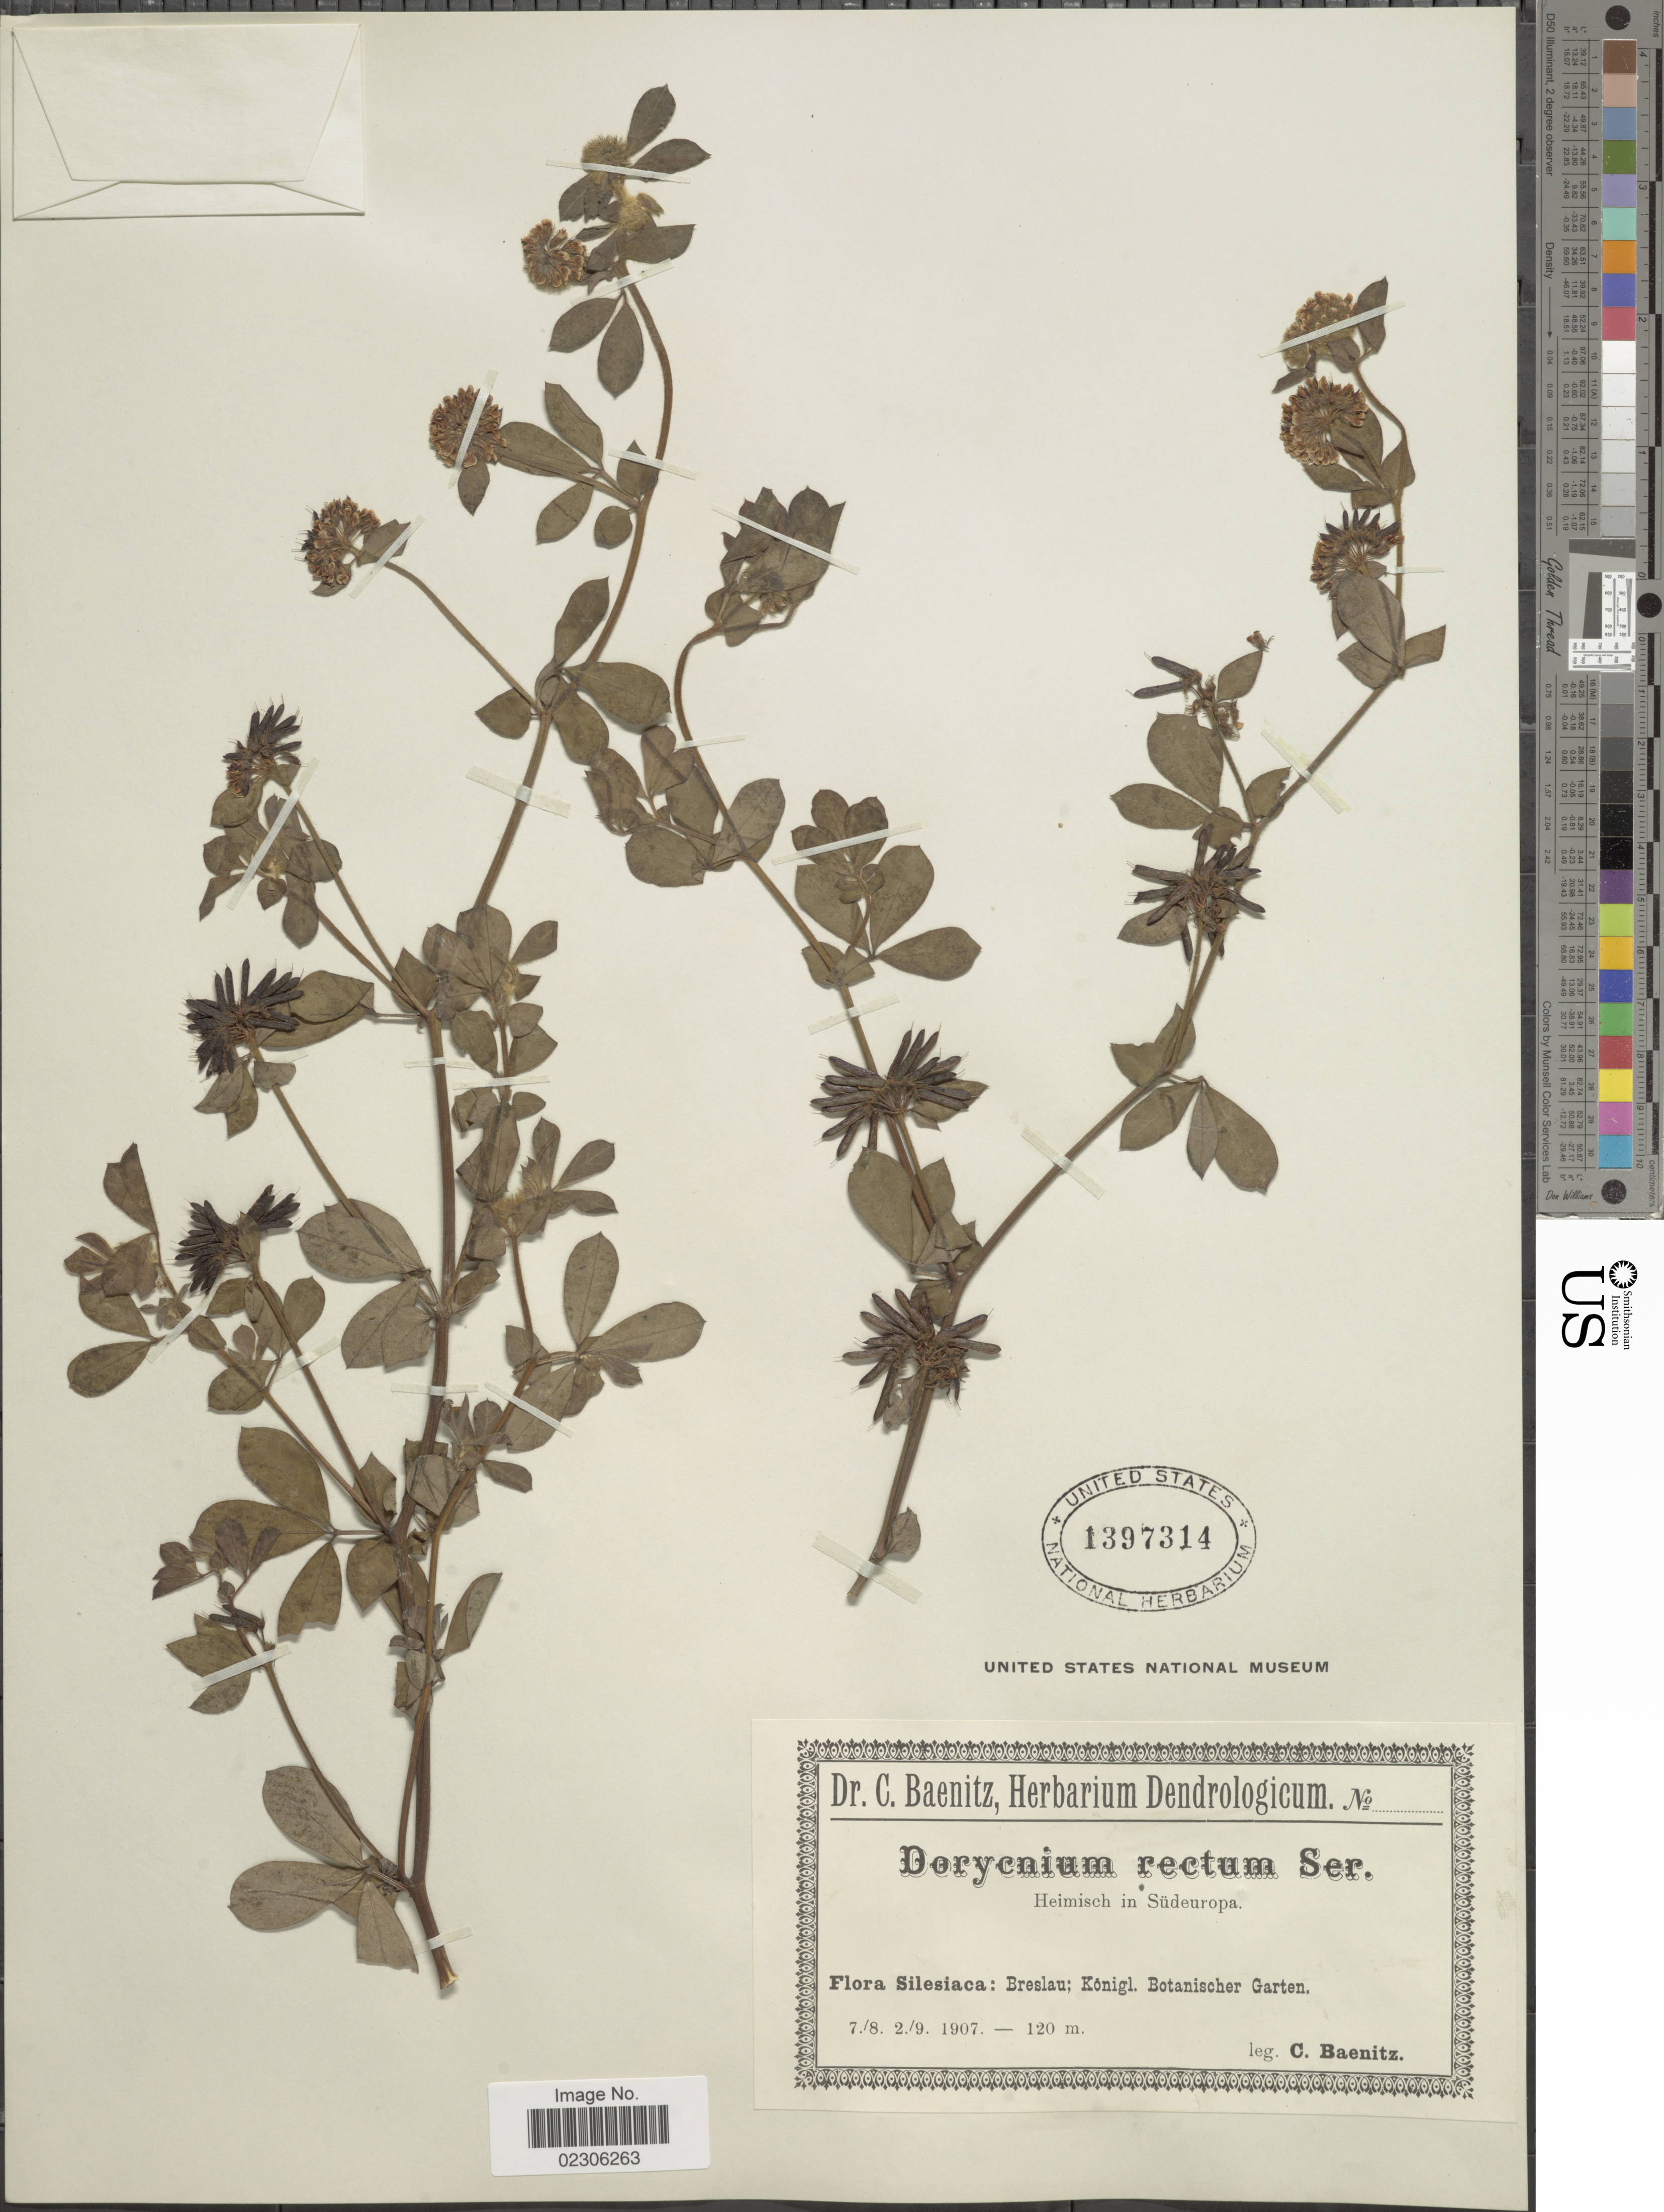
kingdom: Plantae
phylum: Tracheophyta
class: Magnoliopsida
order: Fabales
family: Fabaceae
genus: Dorycnium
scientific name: Dorycnium rectum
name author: (L.) Ser.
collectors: C. G. Baenitz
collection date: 1907-08-07/1907-09-02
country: Poland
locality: Silesiaca: Breslau: Konigl, Botanischer Garten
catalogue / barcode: US 1397314